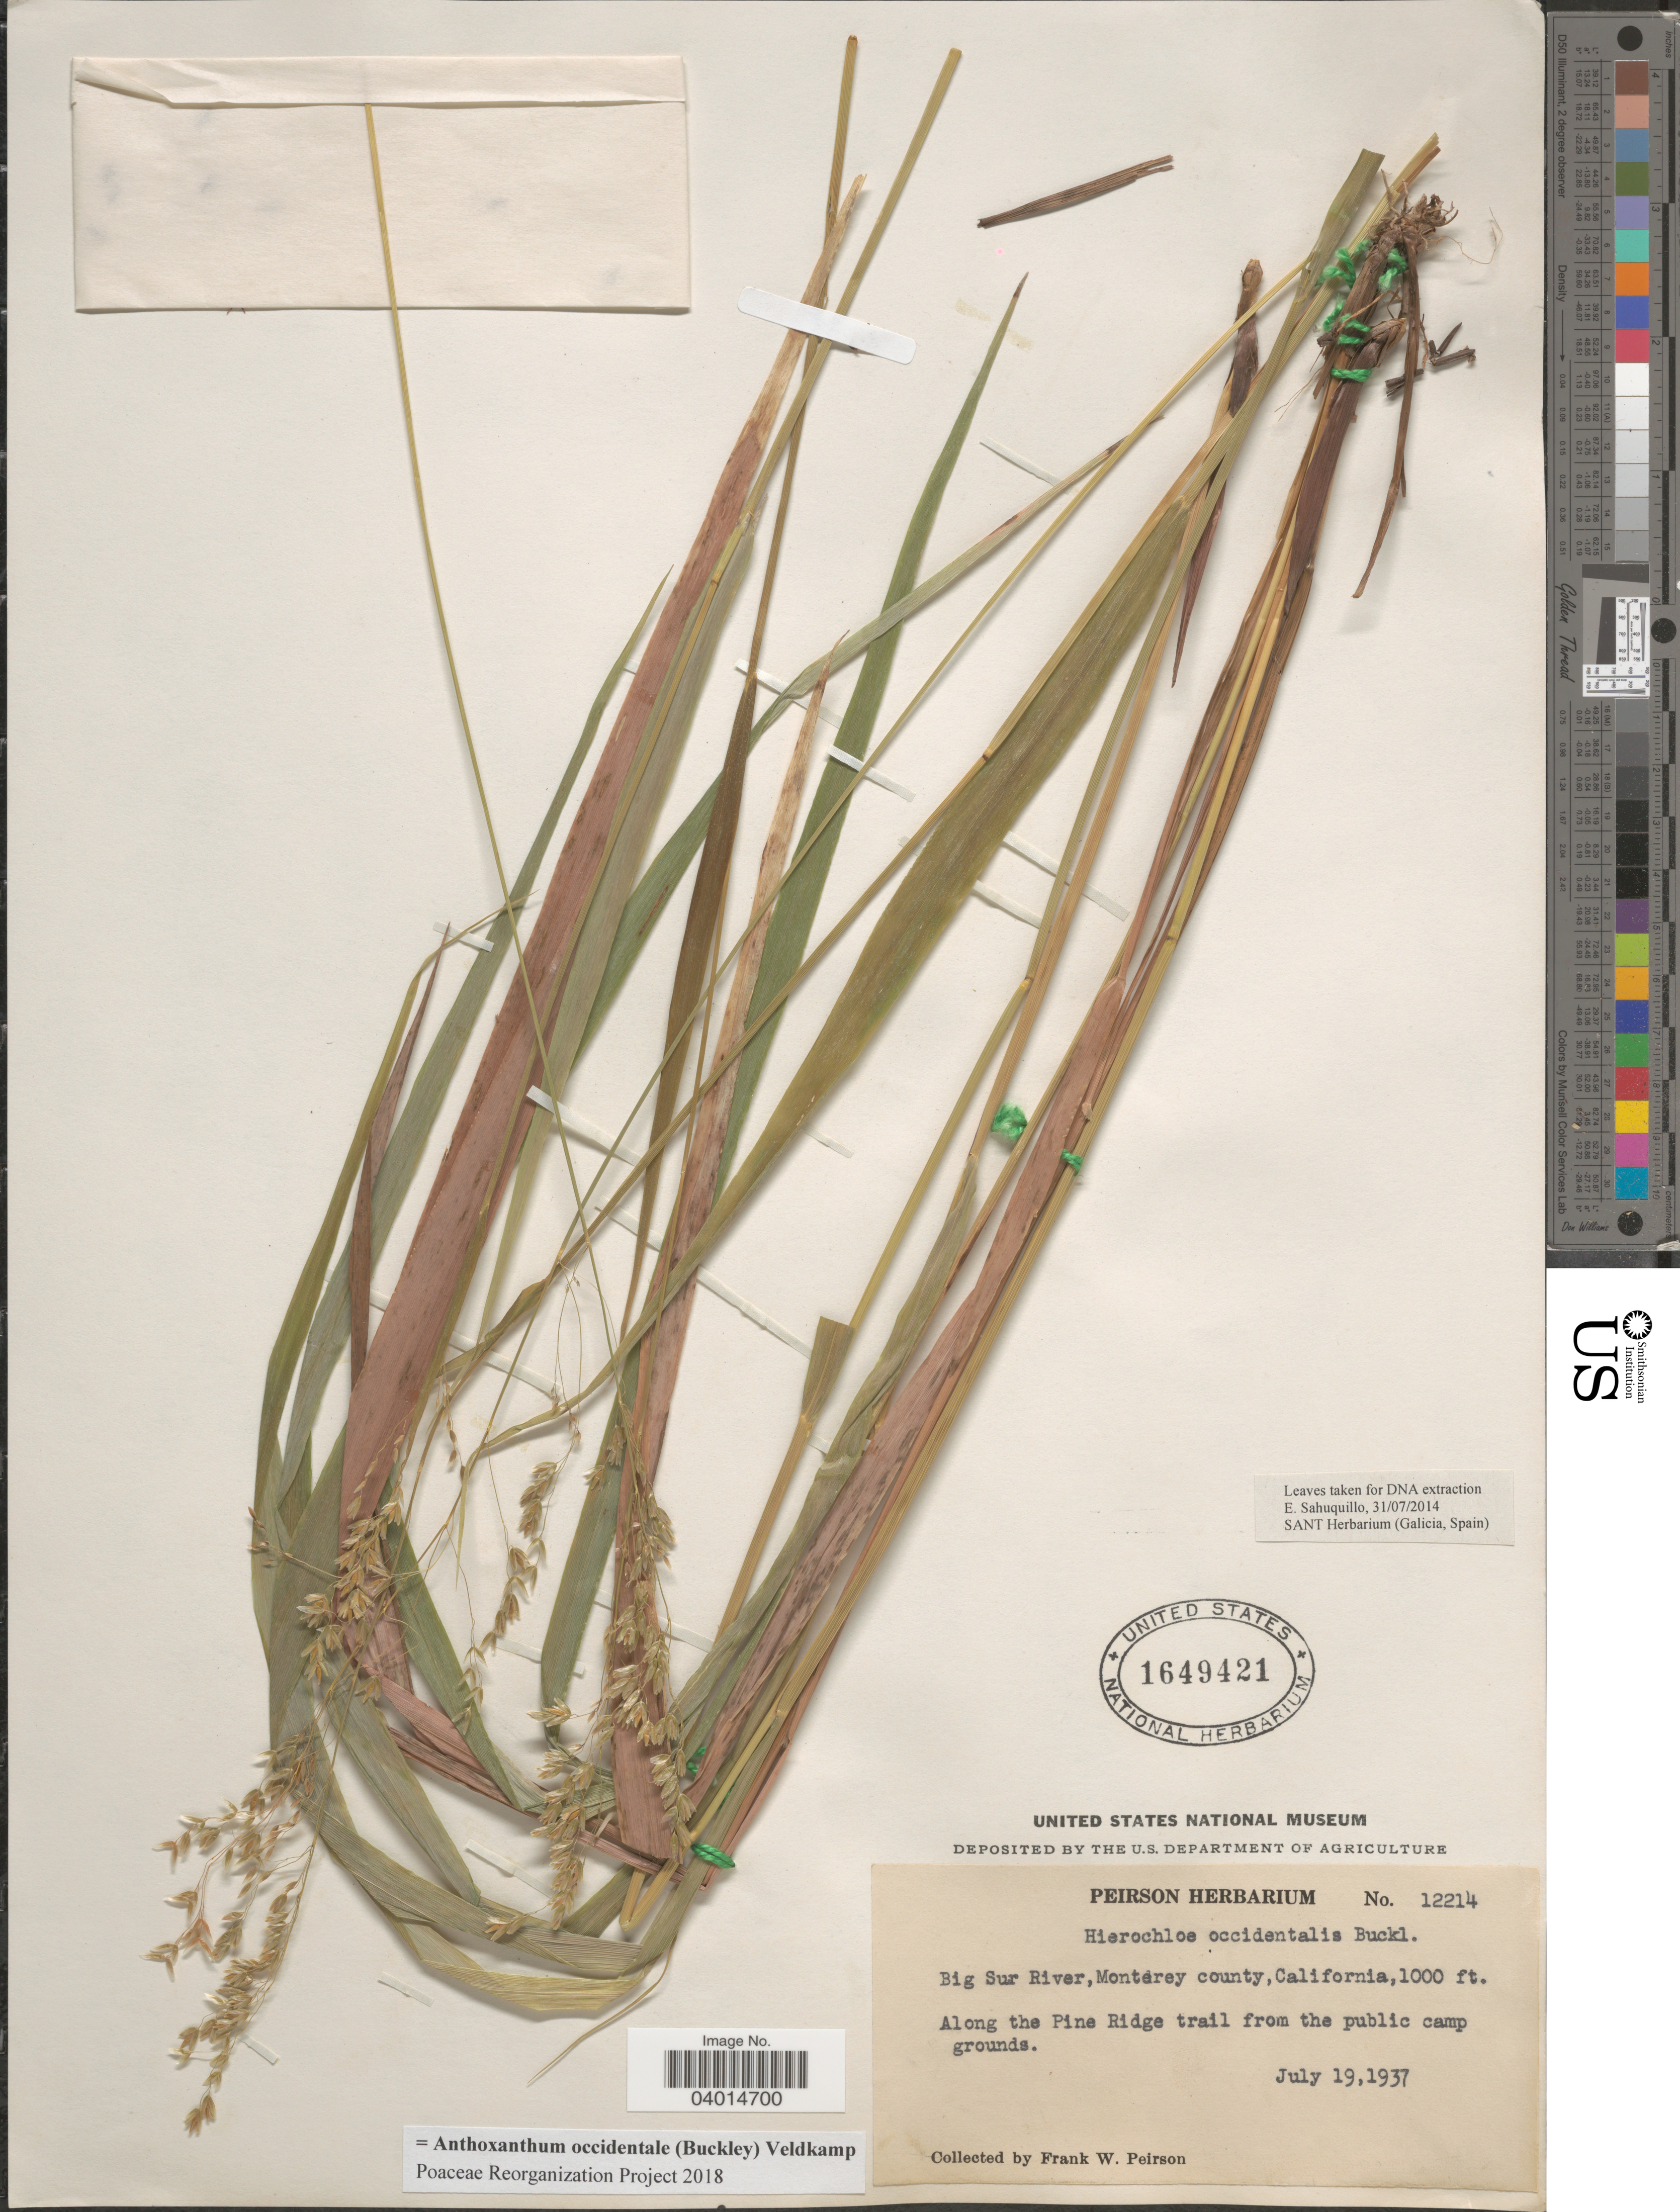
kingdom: Plantae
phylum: Tracheophyta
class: Liliopsida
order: Poales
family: Poaceae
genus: Anthoxanthum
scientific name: Anthoxanthum occidentale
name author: (Buckley) Veldkamp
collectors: F. Peirson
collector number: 12214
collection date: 1937-07-19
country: United States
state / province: California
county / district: Monterey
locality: Big Sur River, Monterey county. Along the Pine Ridge trail from the public camp grounds.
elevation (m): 305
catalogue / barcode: US 1649421